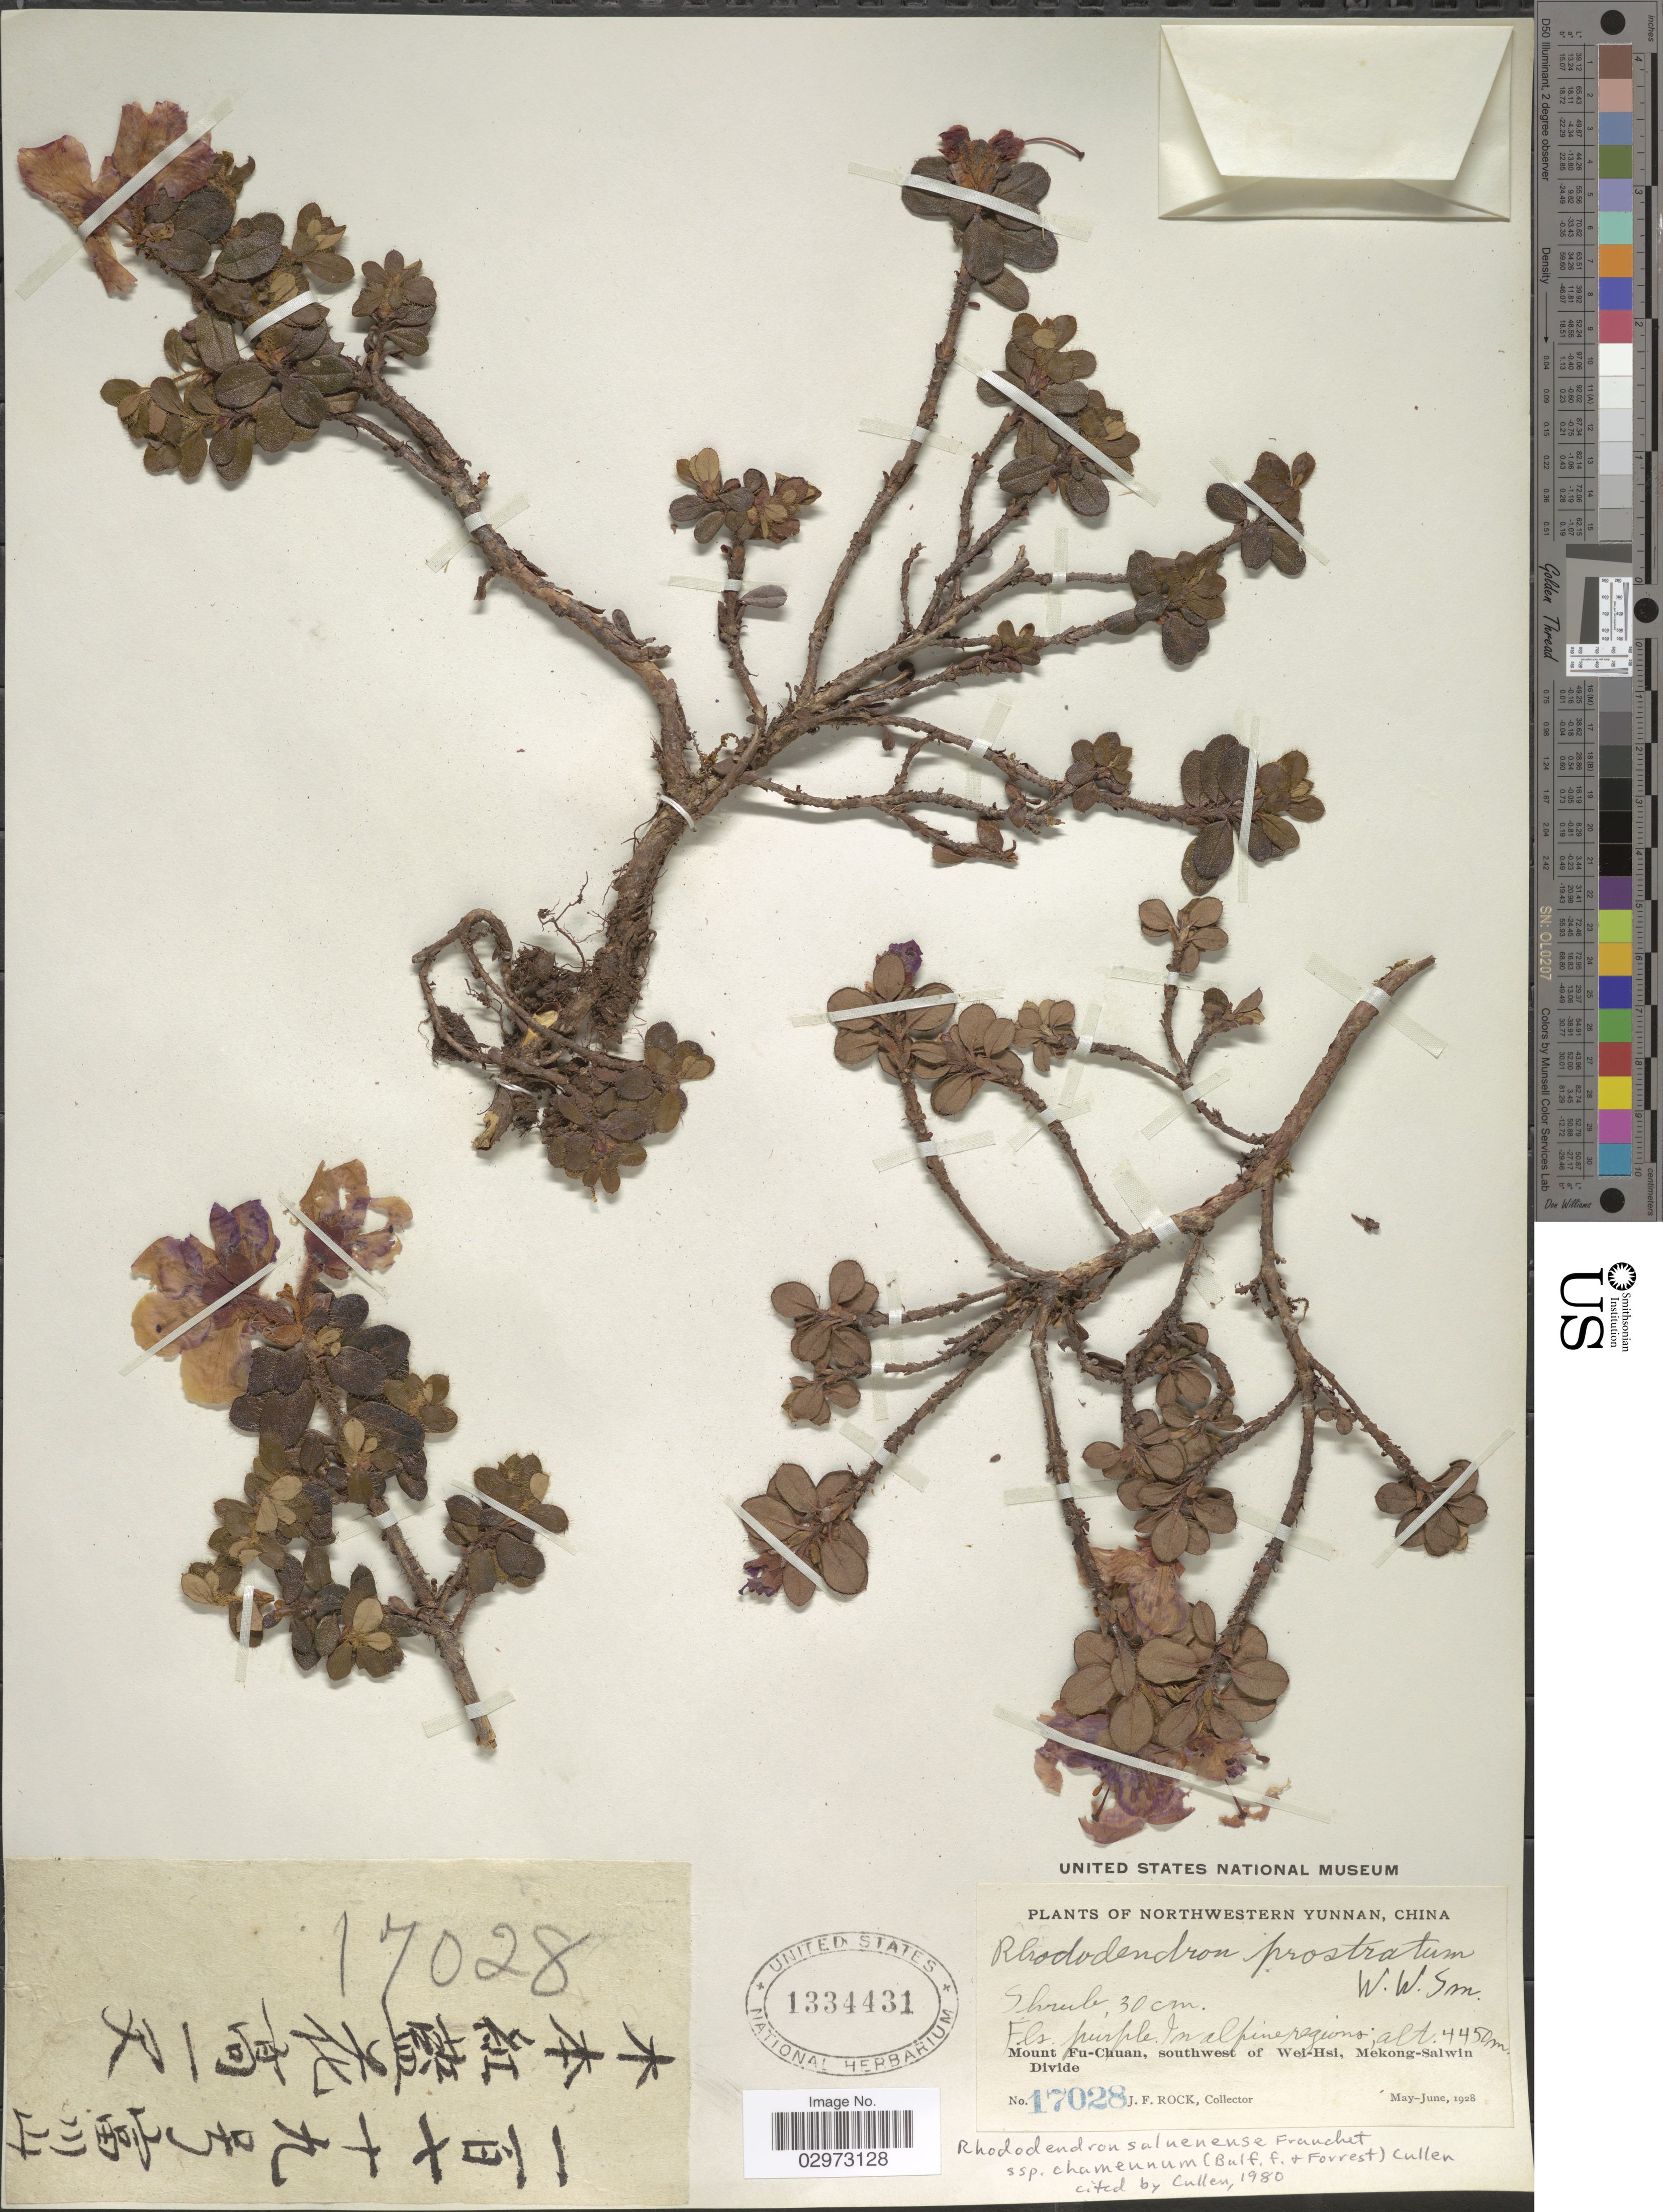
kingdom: Plantae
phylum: Tracheophyta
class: Magnoliopsida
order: Ericales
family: Ericaceae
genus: Rhododendron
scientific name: Rhododendron saluenense subsp. chameunum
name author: (Balf. f. & Forrest) Cullen in Cullen & D.F.Chamb.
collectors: J. Rock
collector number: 17028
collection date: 1928-05/1928-06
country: China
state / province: Yunnan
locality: In alpine regions. Northwestern Yunnan. Mount Fu-Chuan, southwest of Wei-Hsi, Mekong-Salwin Divide.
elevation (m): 4450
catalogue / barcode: US 1334431